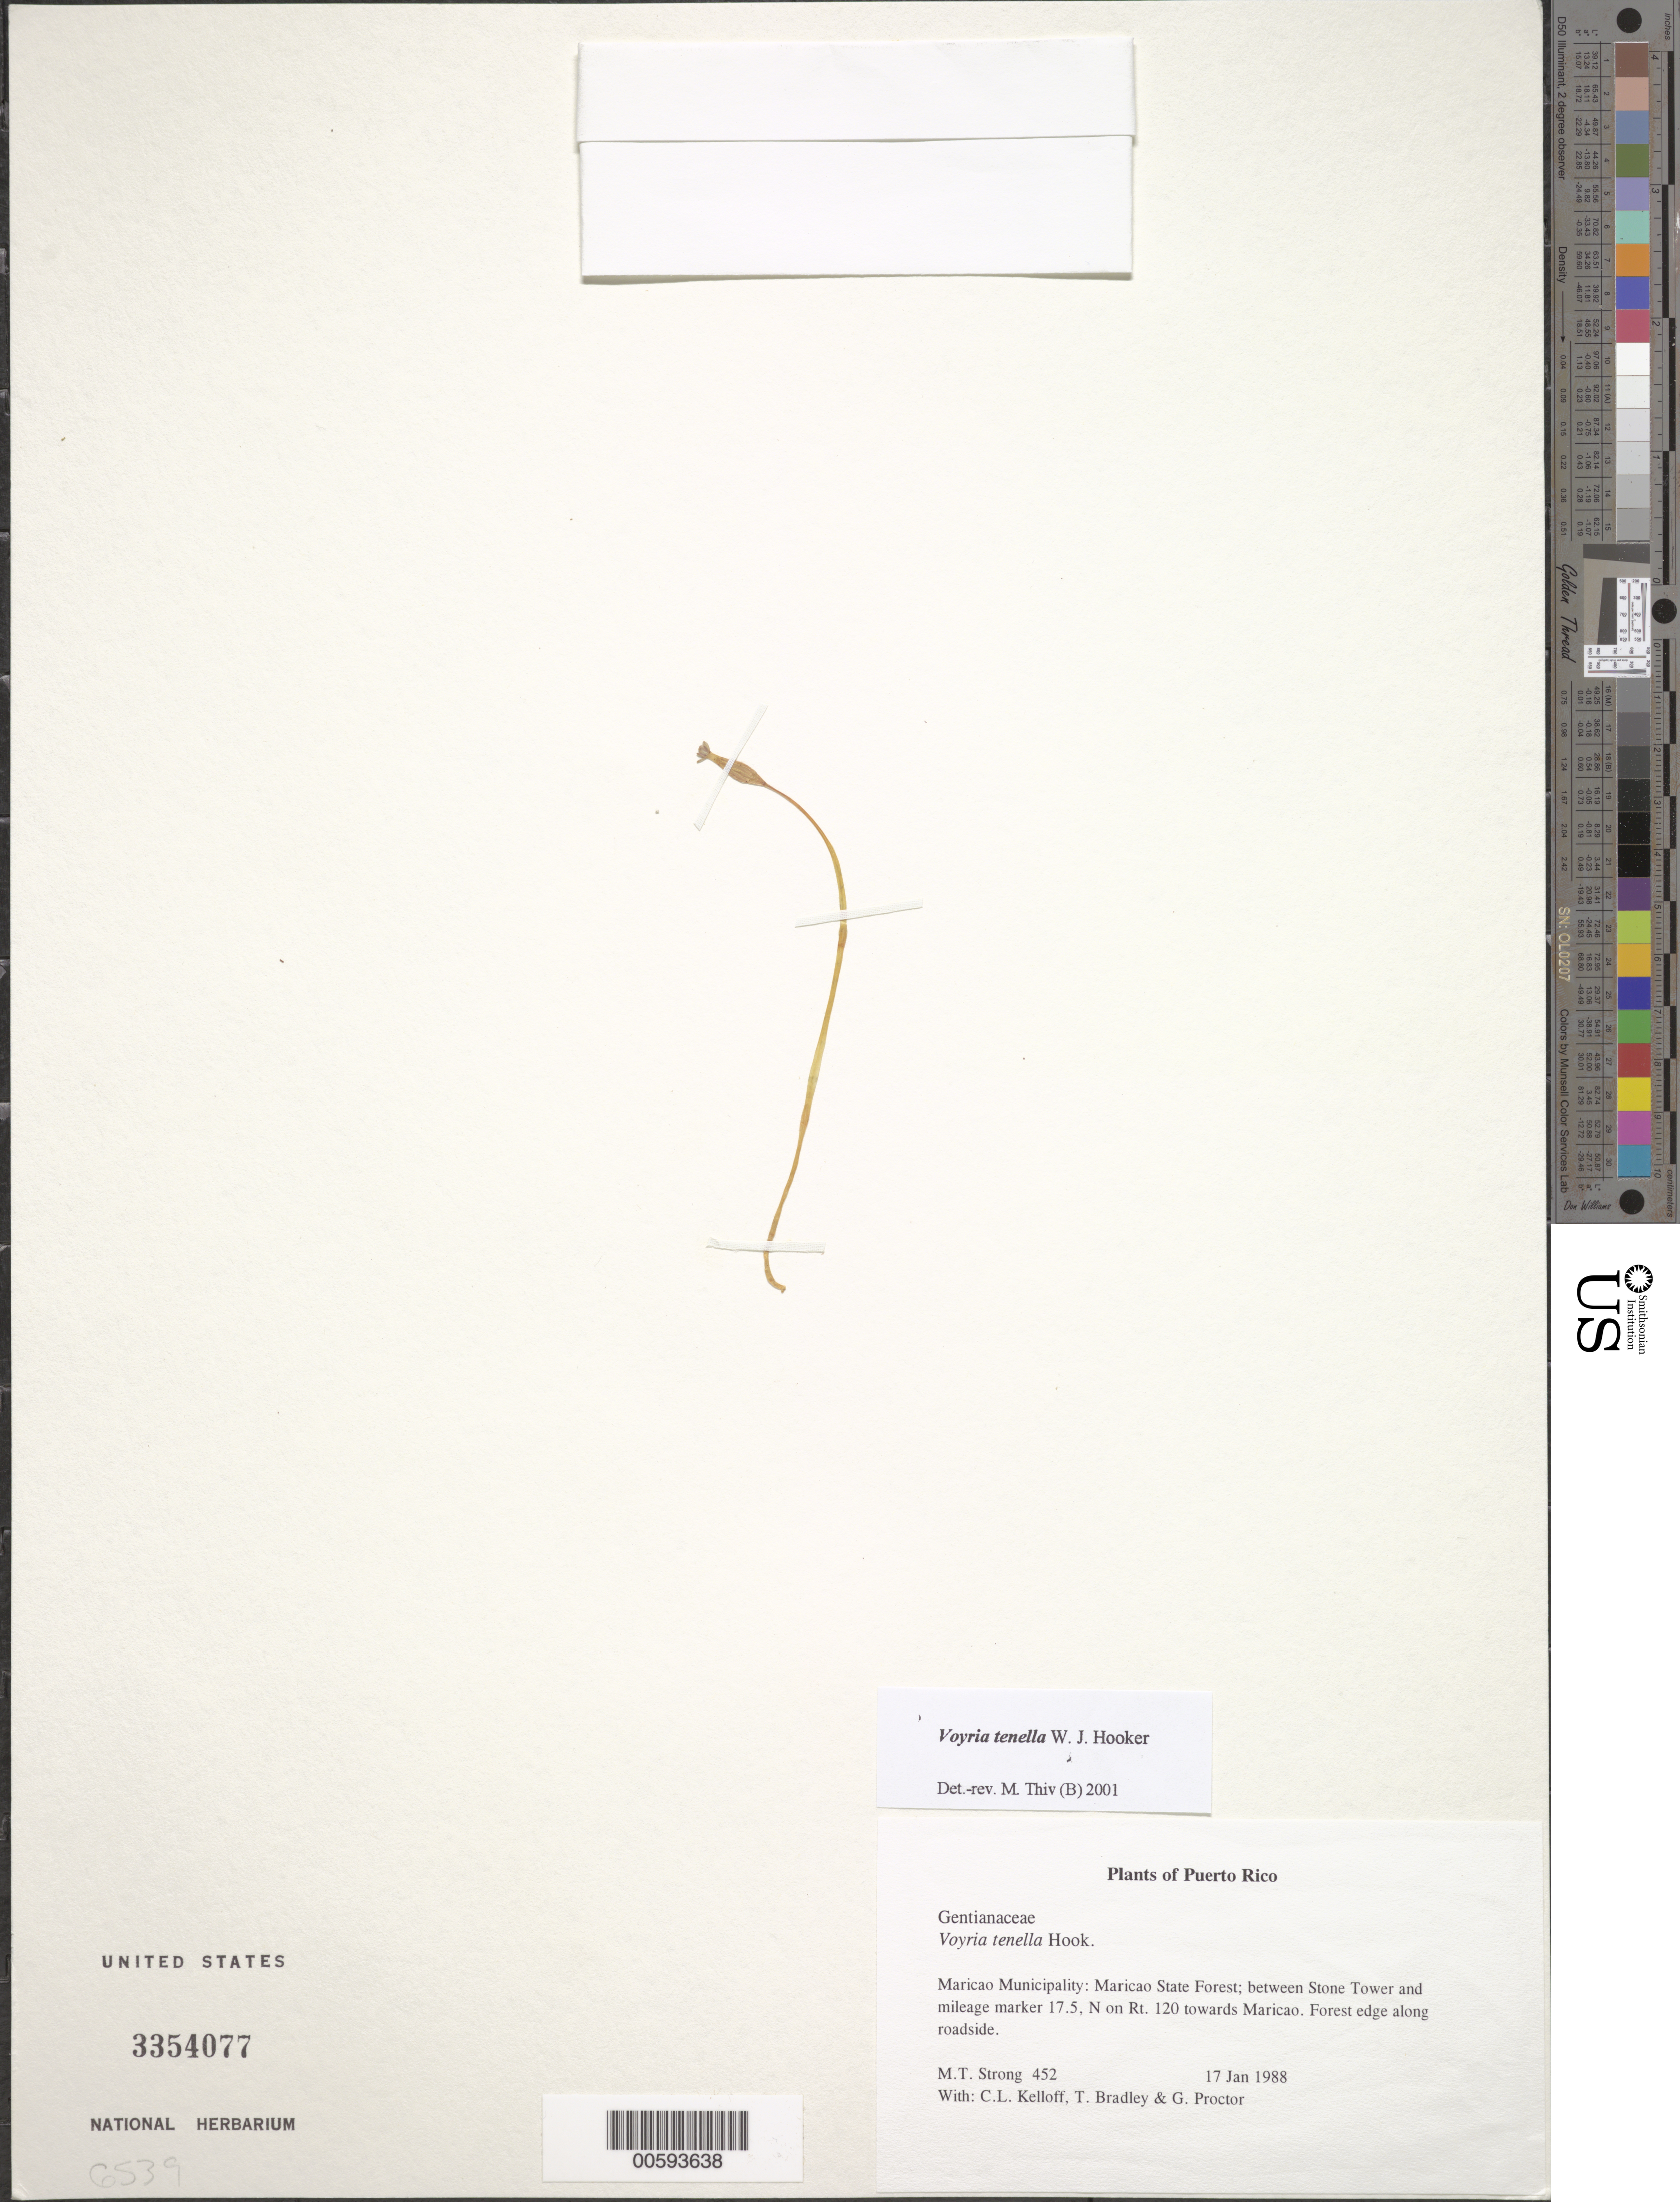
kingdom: Plantae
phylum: Tracheophyta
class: Magnoliopsida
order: Gentianales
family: Gentianaceae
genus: Voyria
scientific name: Voyria tenella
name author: Guilding ex Hook.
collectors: M. T. Strong, C. L. Kelloff, T. Bradley & G. Proctor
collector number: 452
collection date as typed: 17 Jan 1988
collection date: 1988-01-17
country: Puerto Rico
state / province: Maricao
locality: Maricao Municipality: Maricao State Forest; between Stone Tower and mileage marker 17.5, N on Rt. 120 towards Maricao.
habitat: Forest edge along roadside.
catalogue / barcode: US 3354077